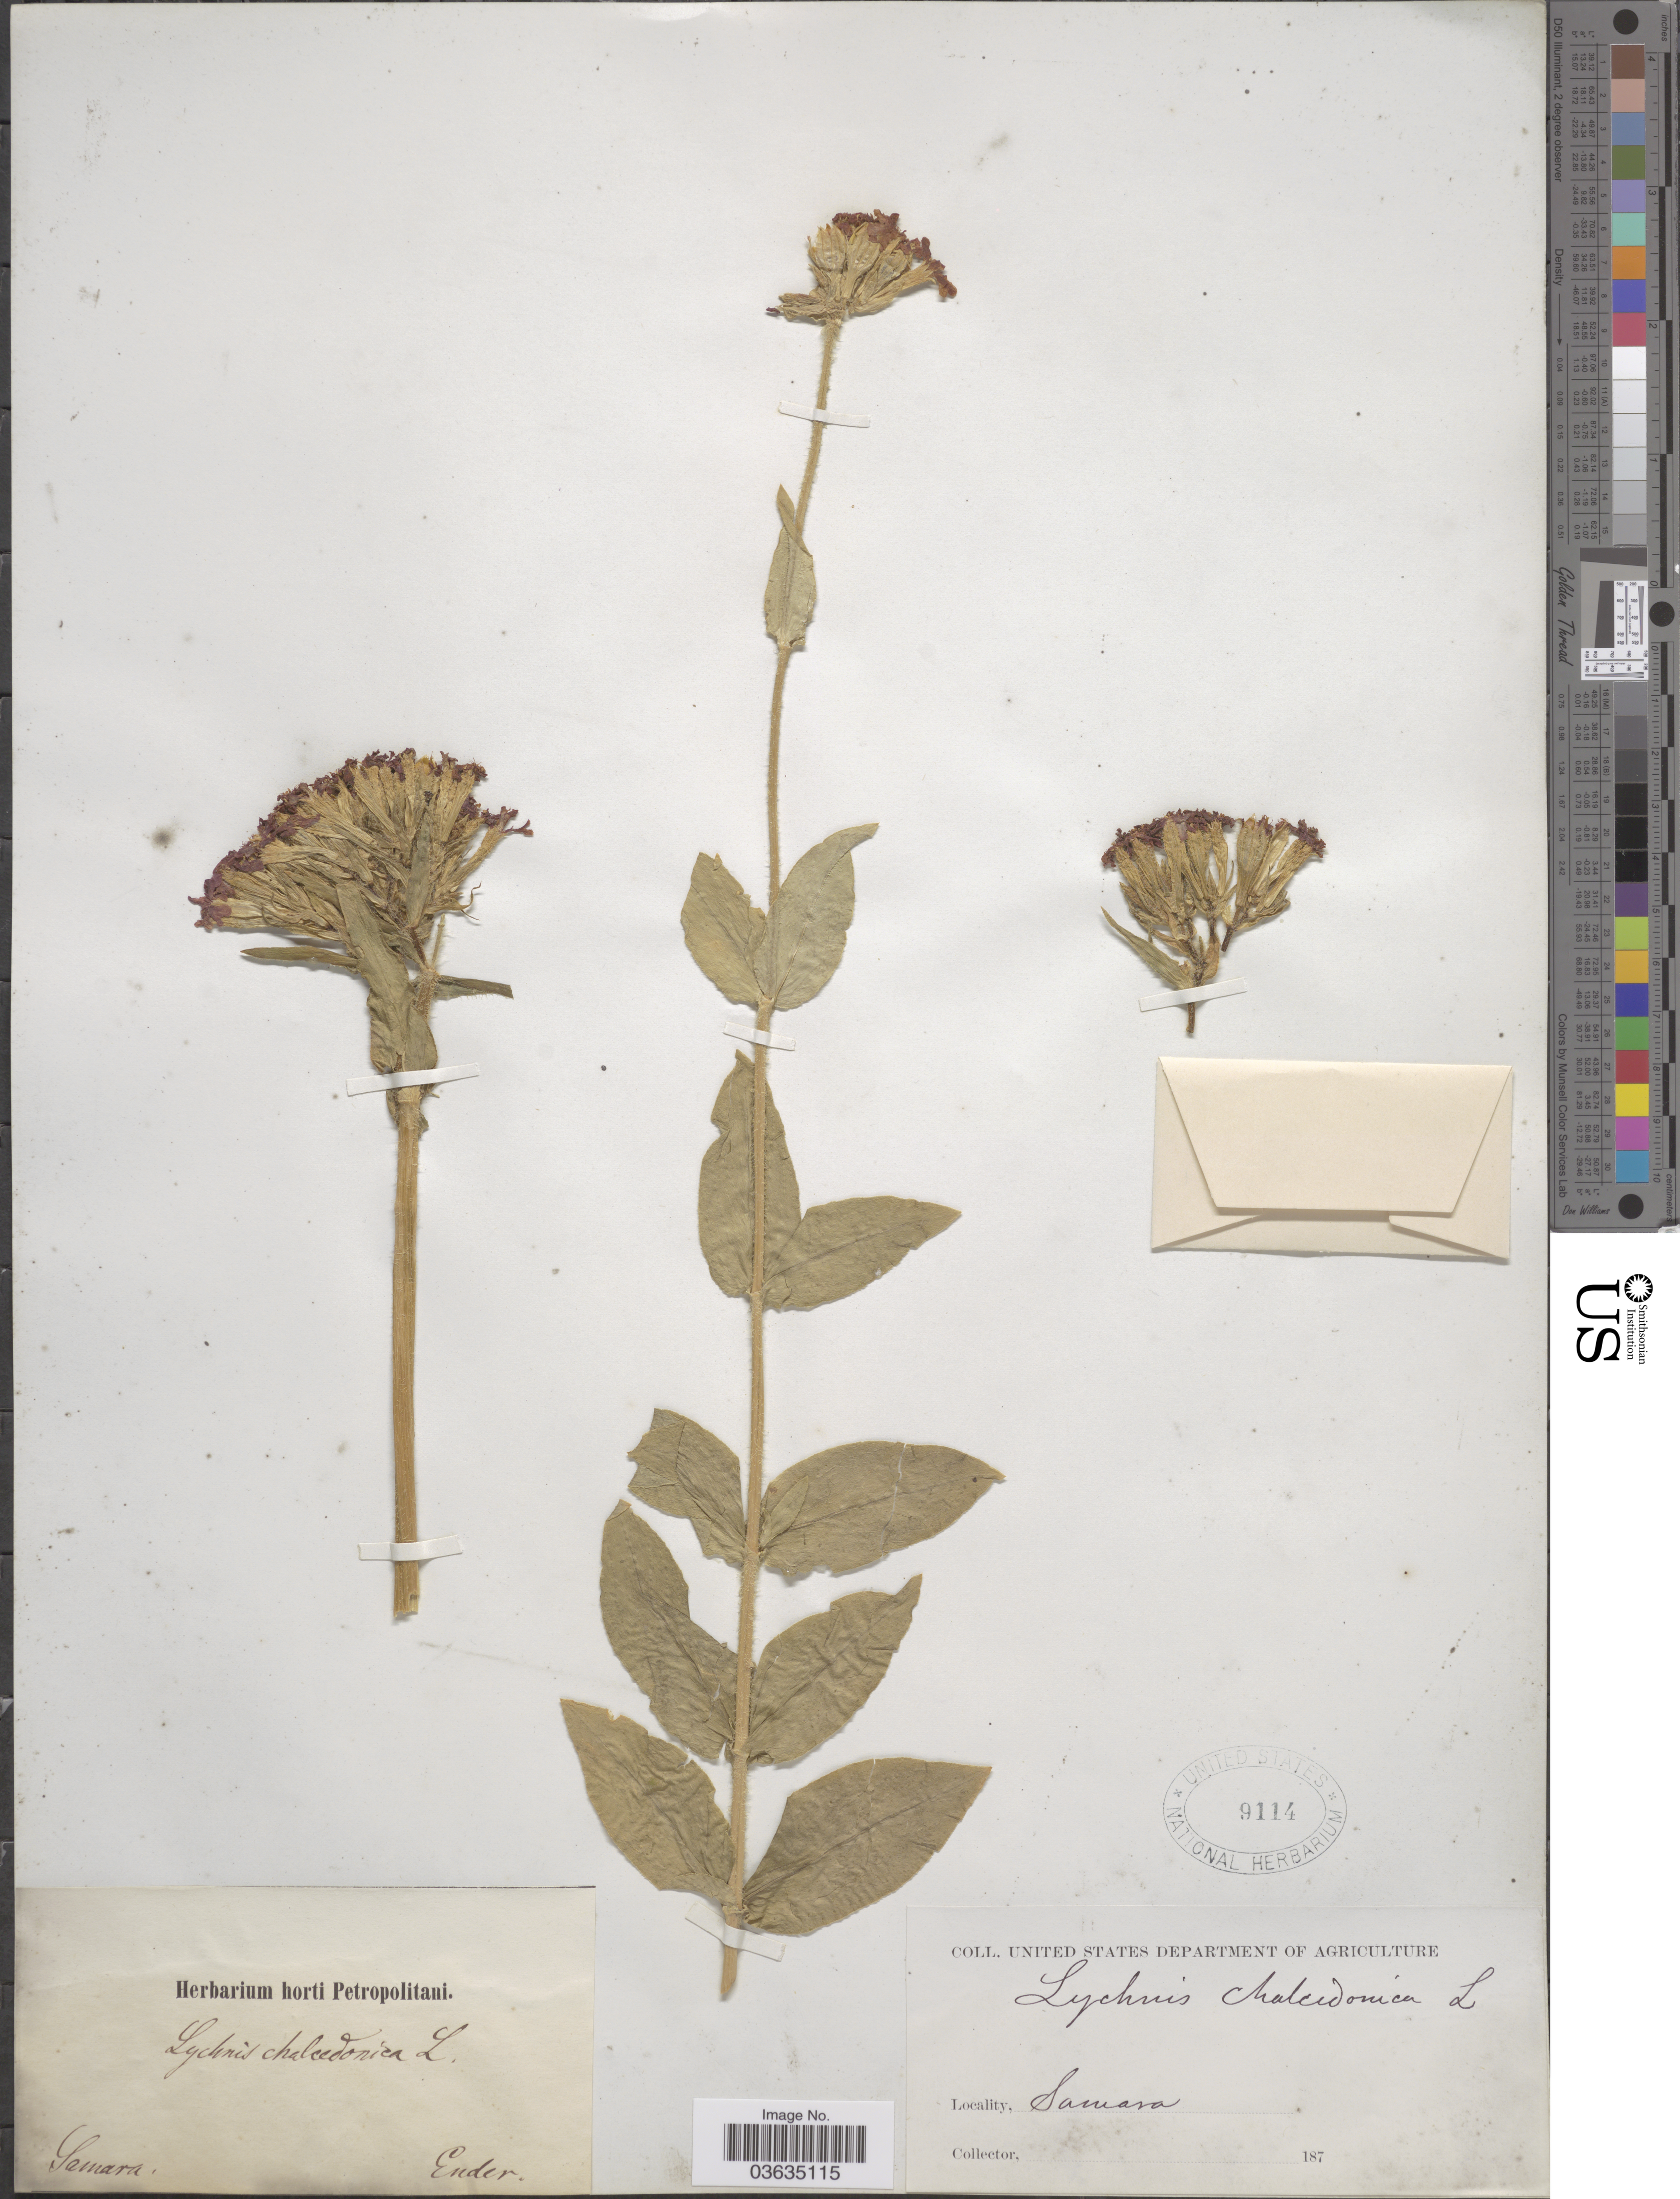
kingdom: Plantae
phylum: Tracheophyta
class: Magnoliopsida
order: Caryophyllales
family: Caryophyllaceae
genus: Silene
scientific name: Silene chalcedonica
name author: (L.) E.H.L. Krause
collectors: Ender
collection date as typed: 187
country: Russian Federation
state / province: Samara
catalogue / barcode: US 9114